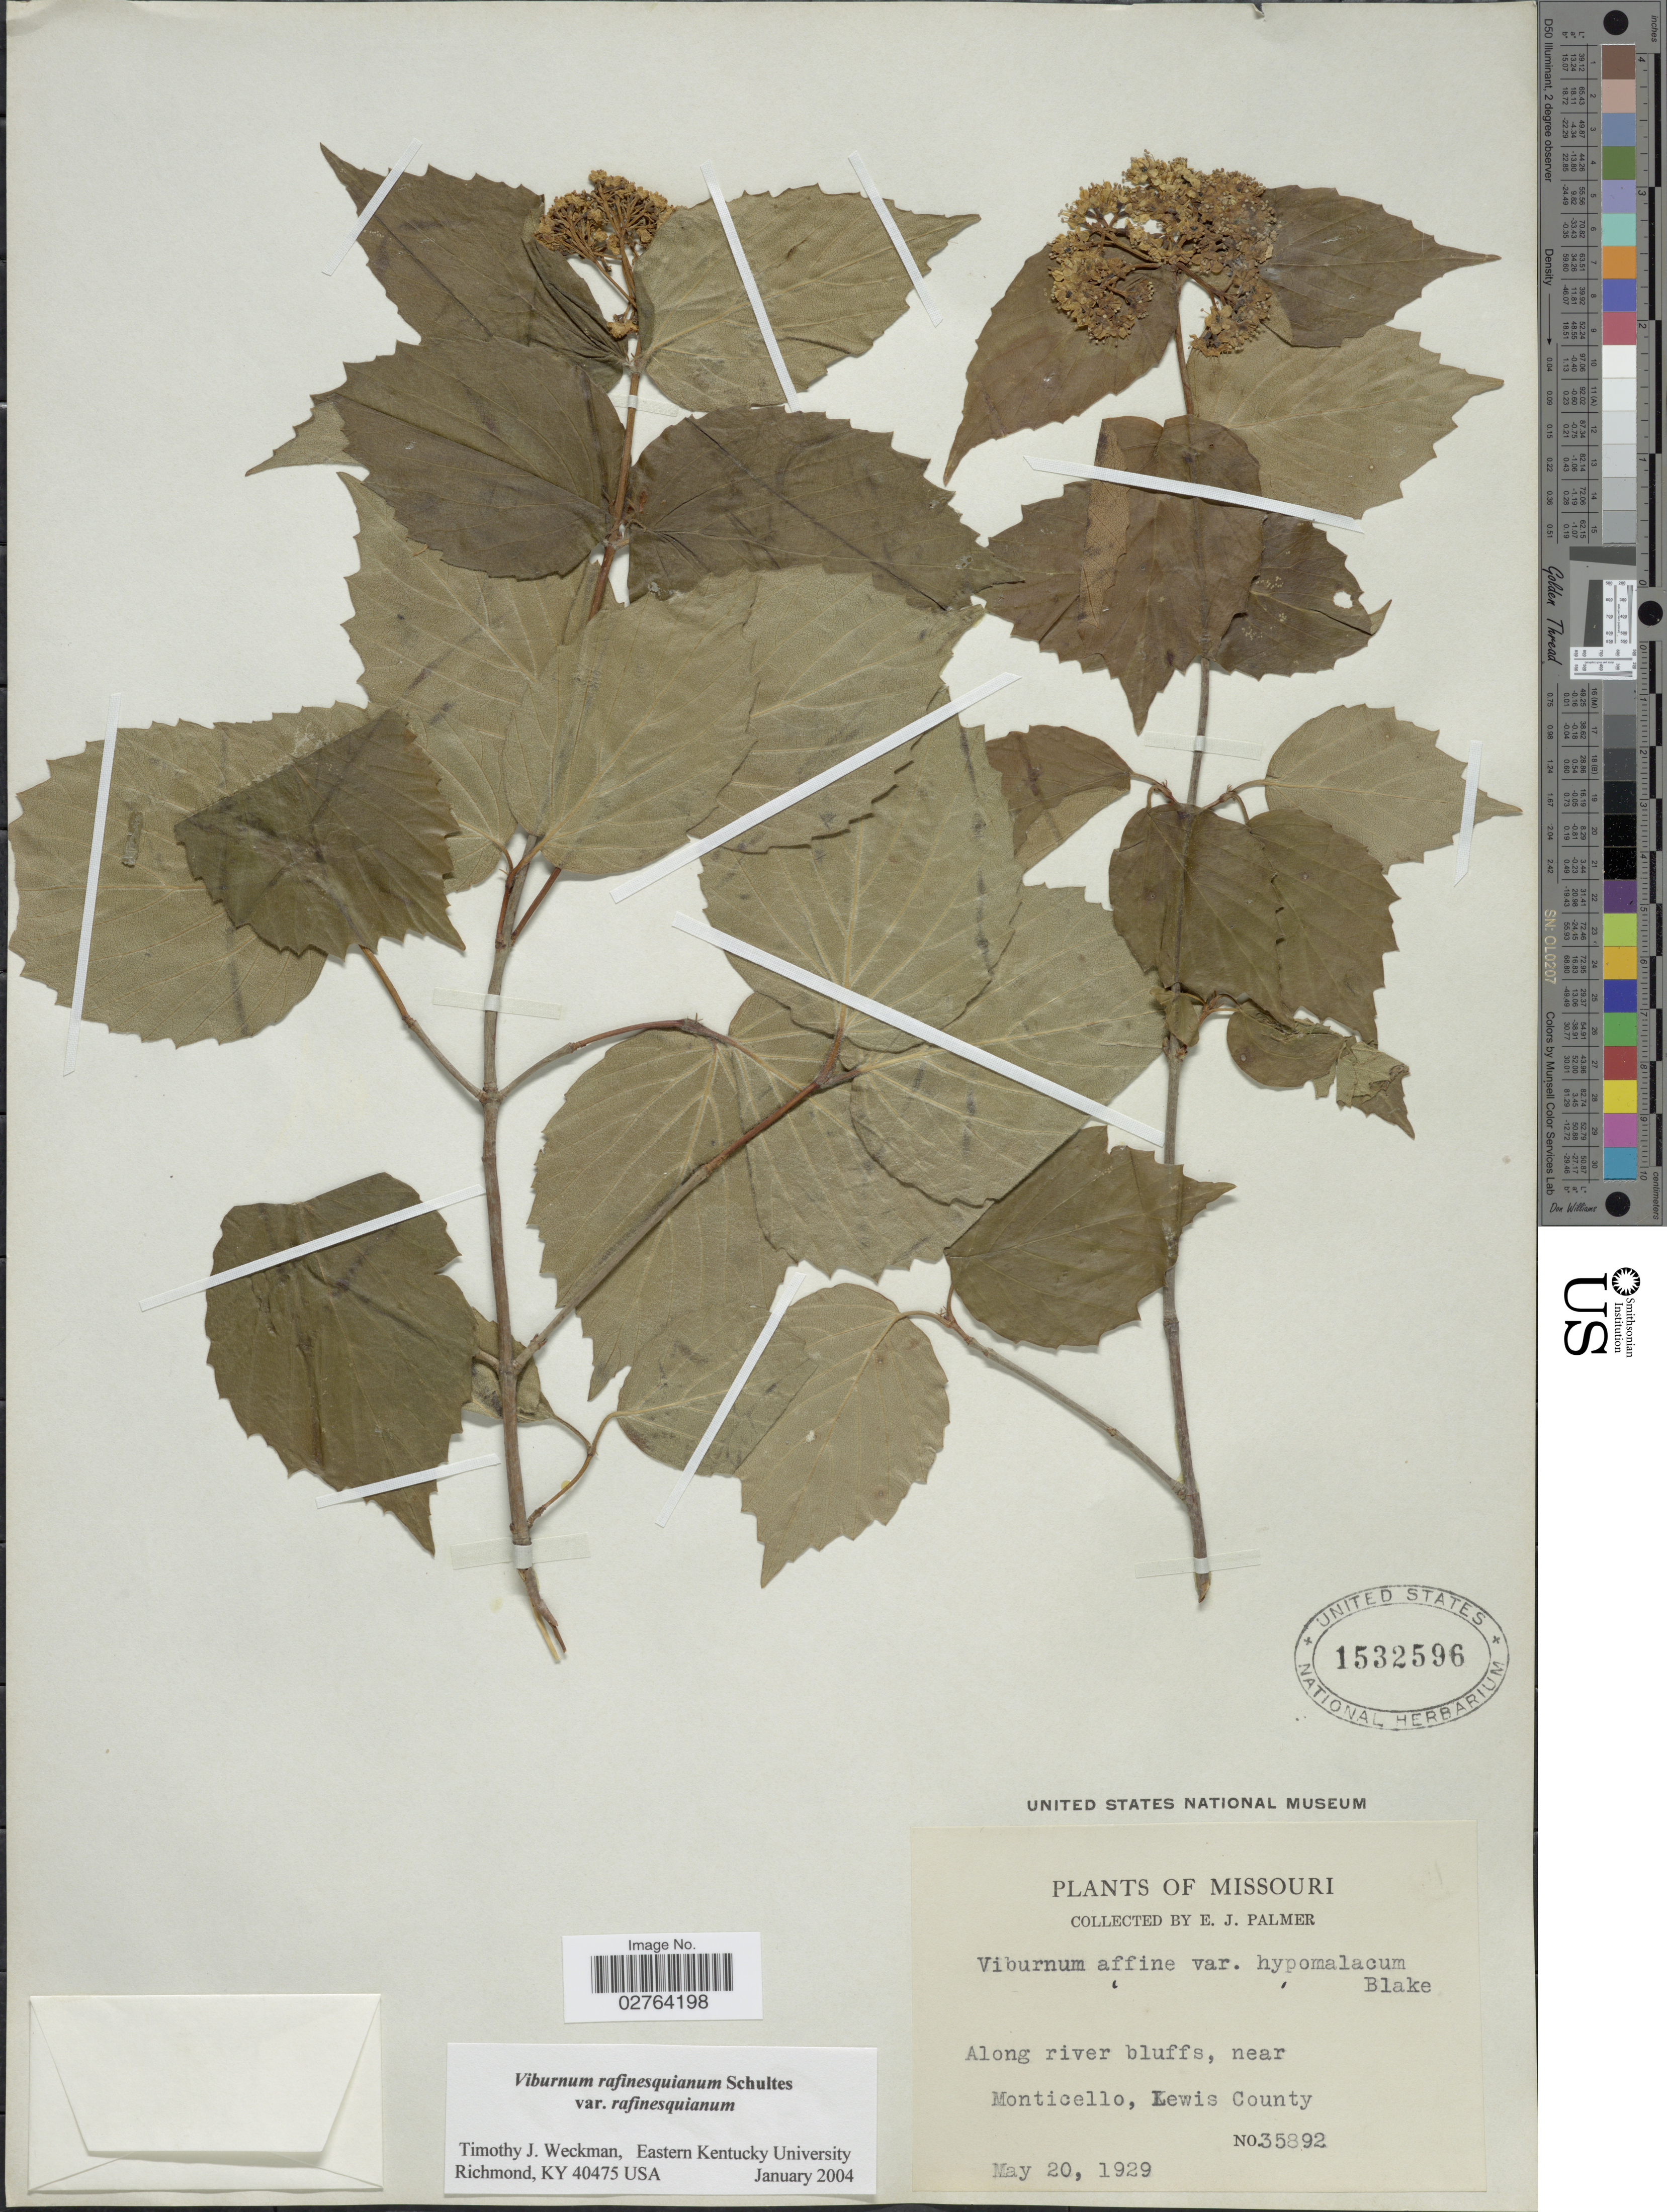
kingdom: Plantae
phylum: Tracheophyta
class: Magnoliopsida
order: Dipsacales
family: Viburnaceae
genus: Viburnum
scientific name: Viburnum rafinesqueanum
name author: Schult.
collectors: E. J. Palmer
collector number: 35892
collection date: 1929-05-20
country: United States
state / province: Missouri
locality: Along river bluffs, near Monticello, Lewis County.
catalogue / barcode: US 1532596